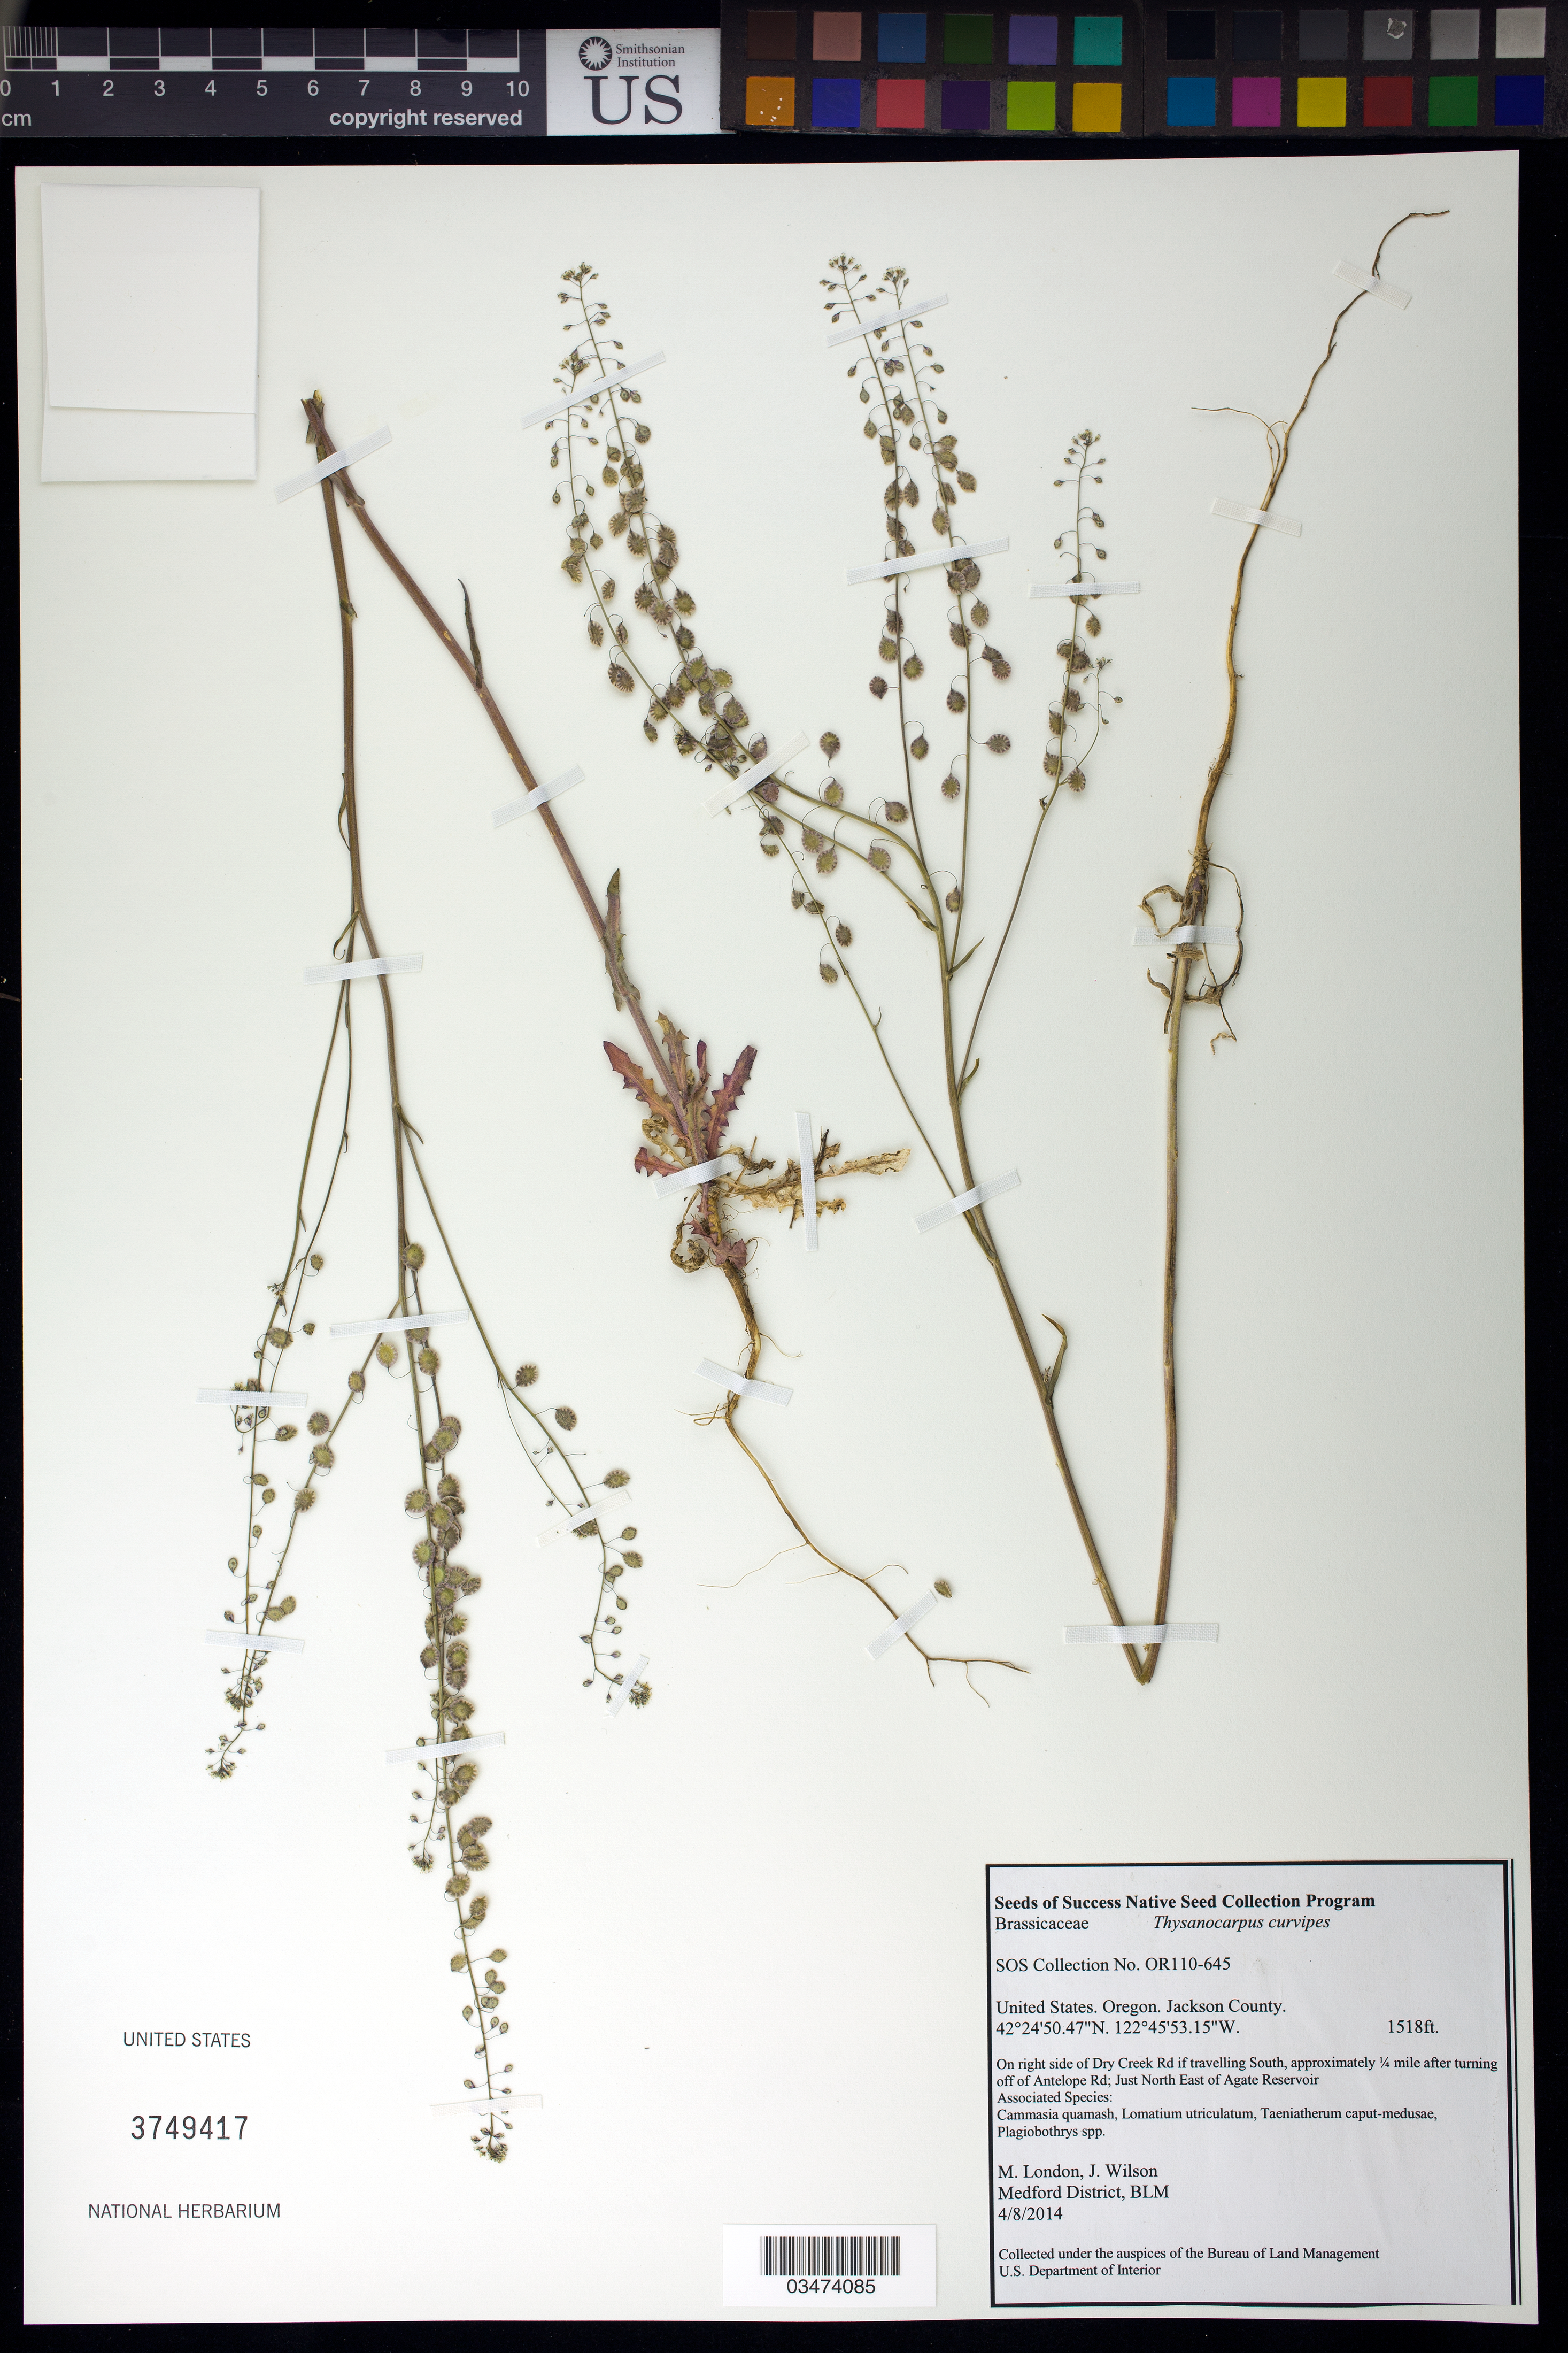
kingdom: Plantae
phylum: Tracheophyta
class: Magnoliopsida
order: Brassicales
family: Brassicaceae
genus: Thysanocarpus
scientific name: Thysanocarpus curvipes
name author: Hook.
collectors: M. London & J. Wilson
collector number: OR110-645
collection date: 2014-04-08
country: United States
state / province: Oregon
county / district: Jackson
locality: Right side of Dry Creek Rd, just NE of Agate Reservoir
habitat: Associated species: Cammasia quamash, Plagiabothrys sp, Lomatium utriculatum, ect.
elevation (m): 463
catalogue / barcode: US 3749417